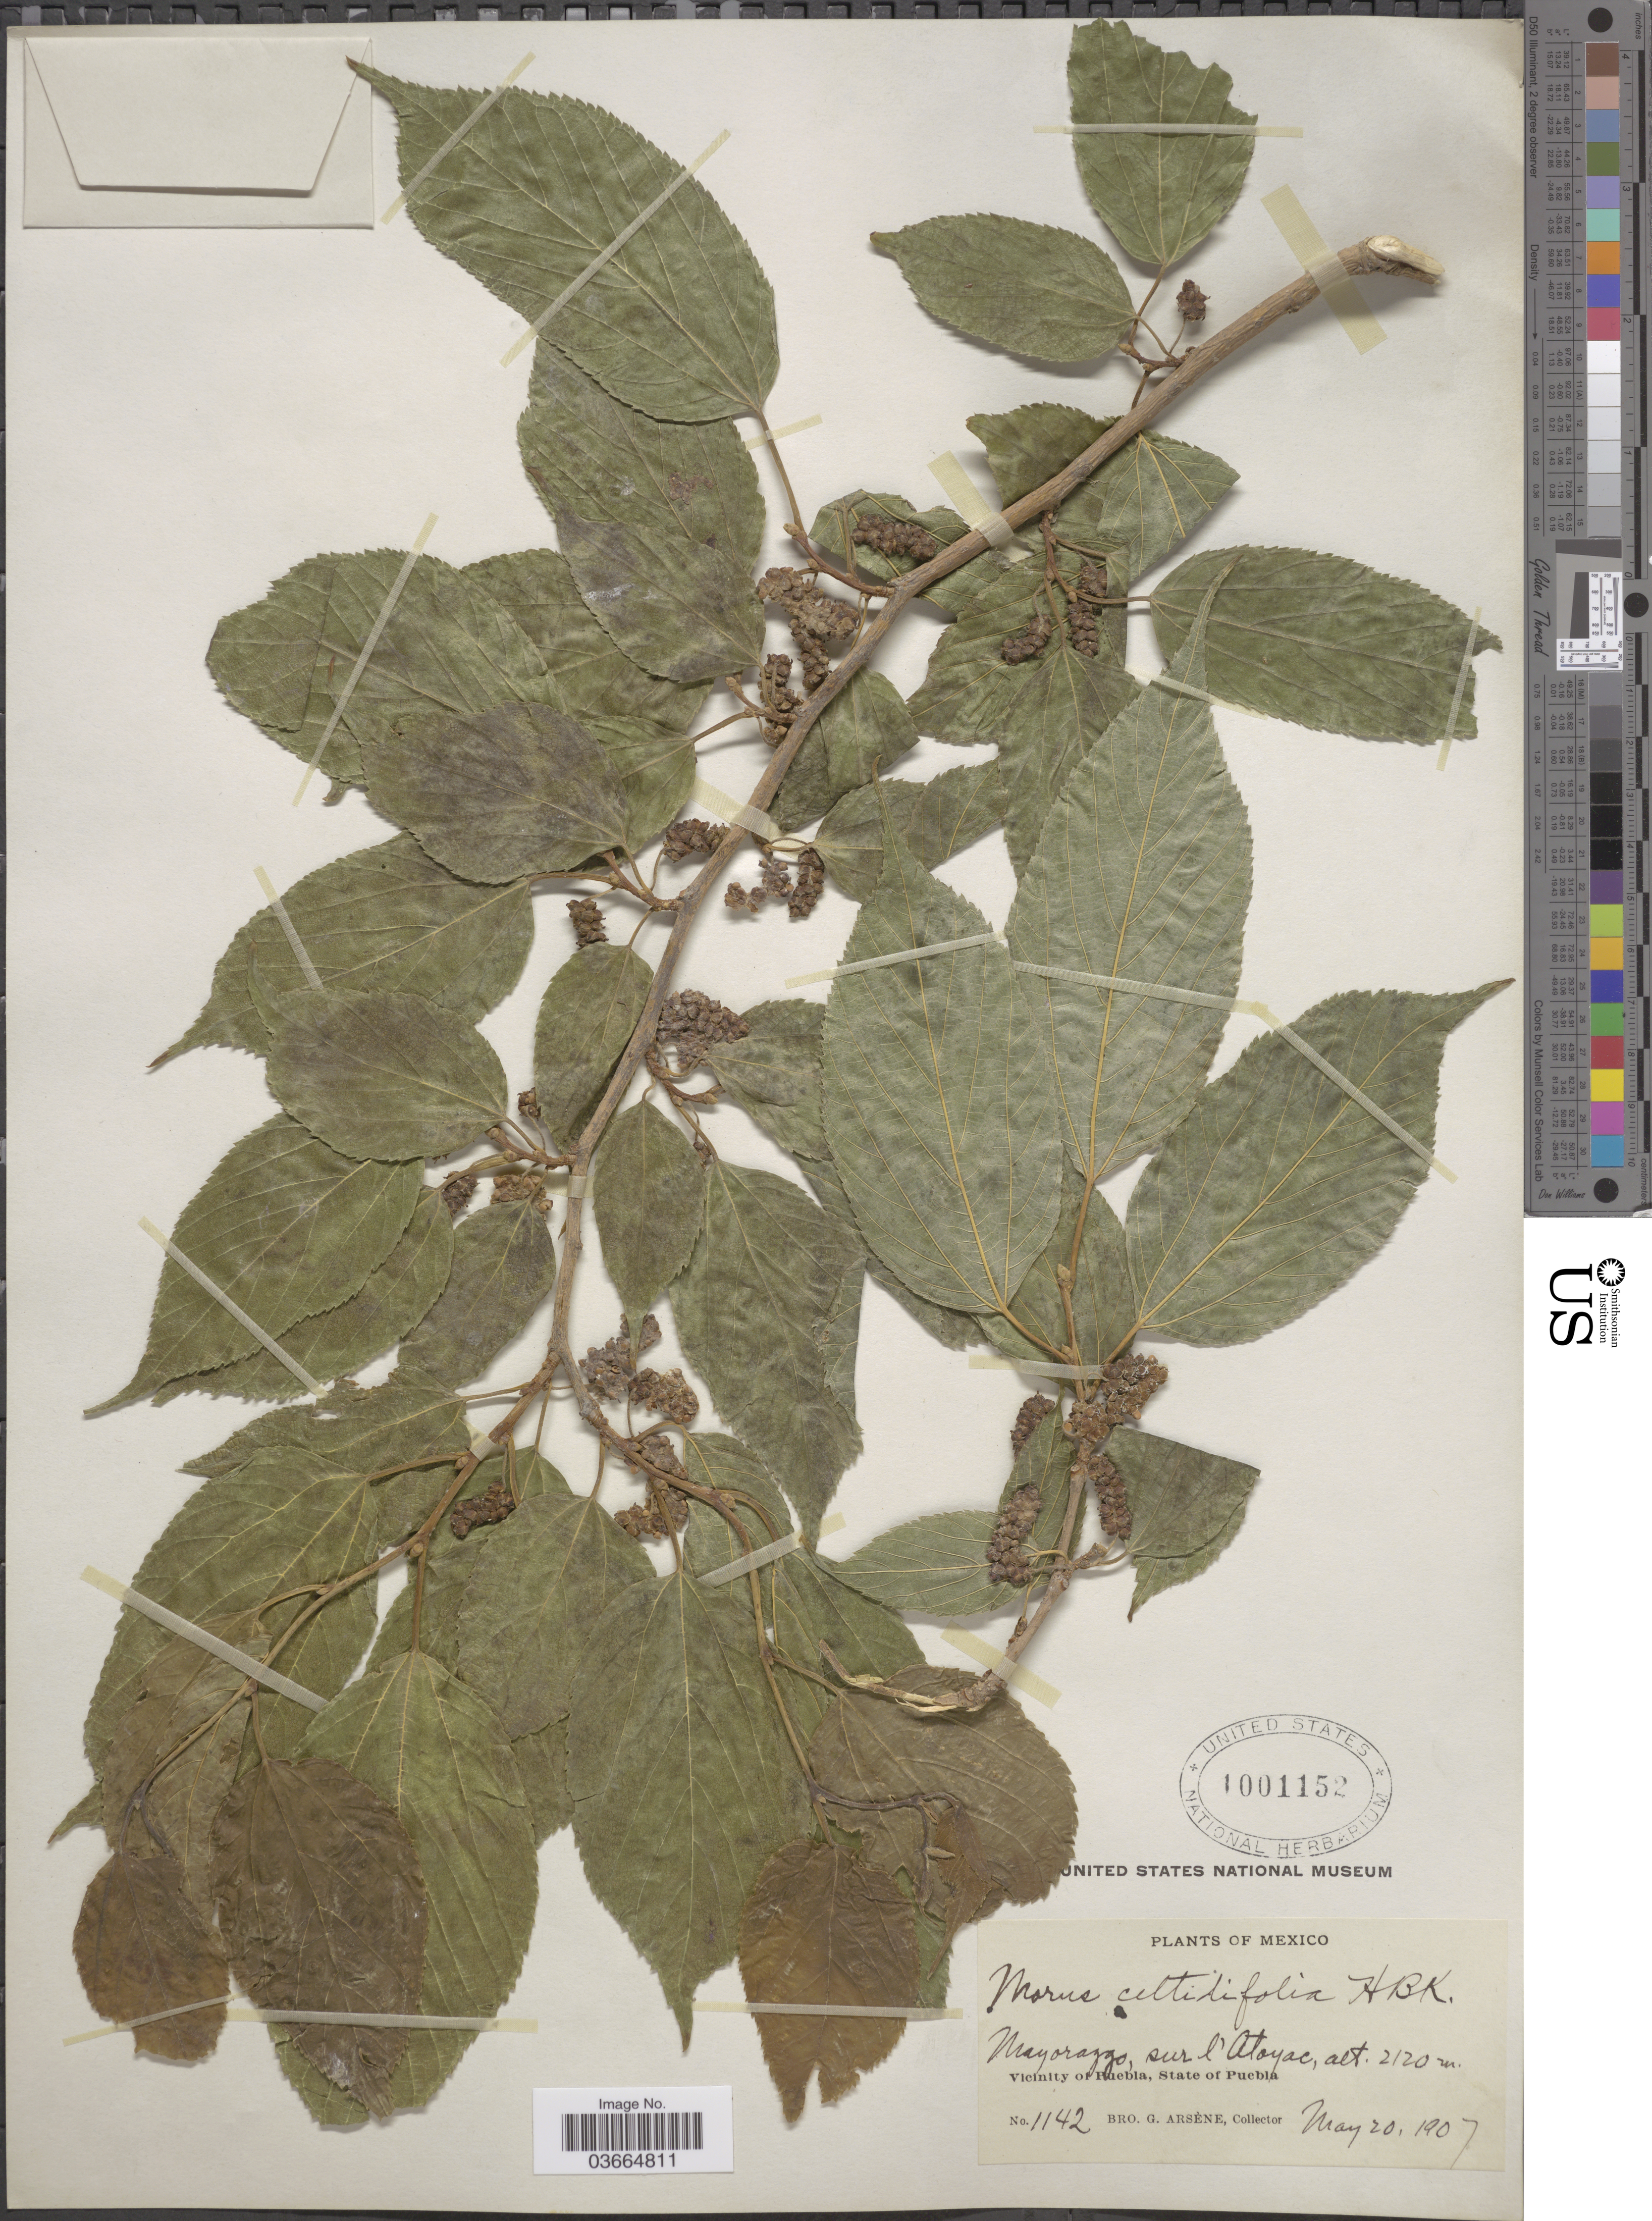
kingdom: Plantae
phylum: Tracheophyta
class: Magnoliopsida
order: Rosales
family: Moraceae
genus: Morus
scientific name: Morus celtidifolia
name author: Kunth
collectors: Bro. G. Arsène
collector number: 1142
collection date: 1907-05-20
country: Mexico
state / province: Puebla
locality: Mayorazgo, sur l'Atoyac. Vicinity of Puebla.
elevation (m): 2120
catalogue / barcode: US 1001152